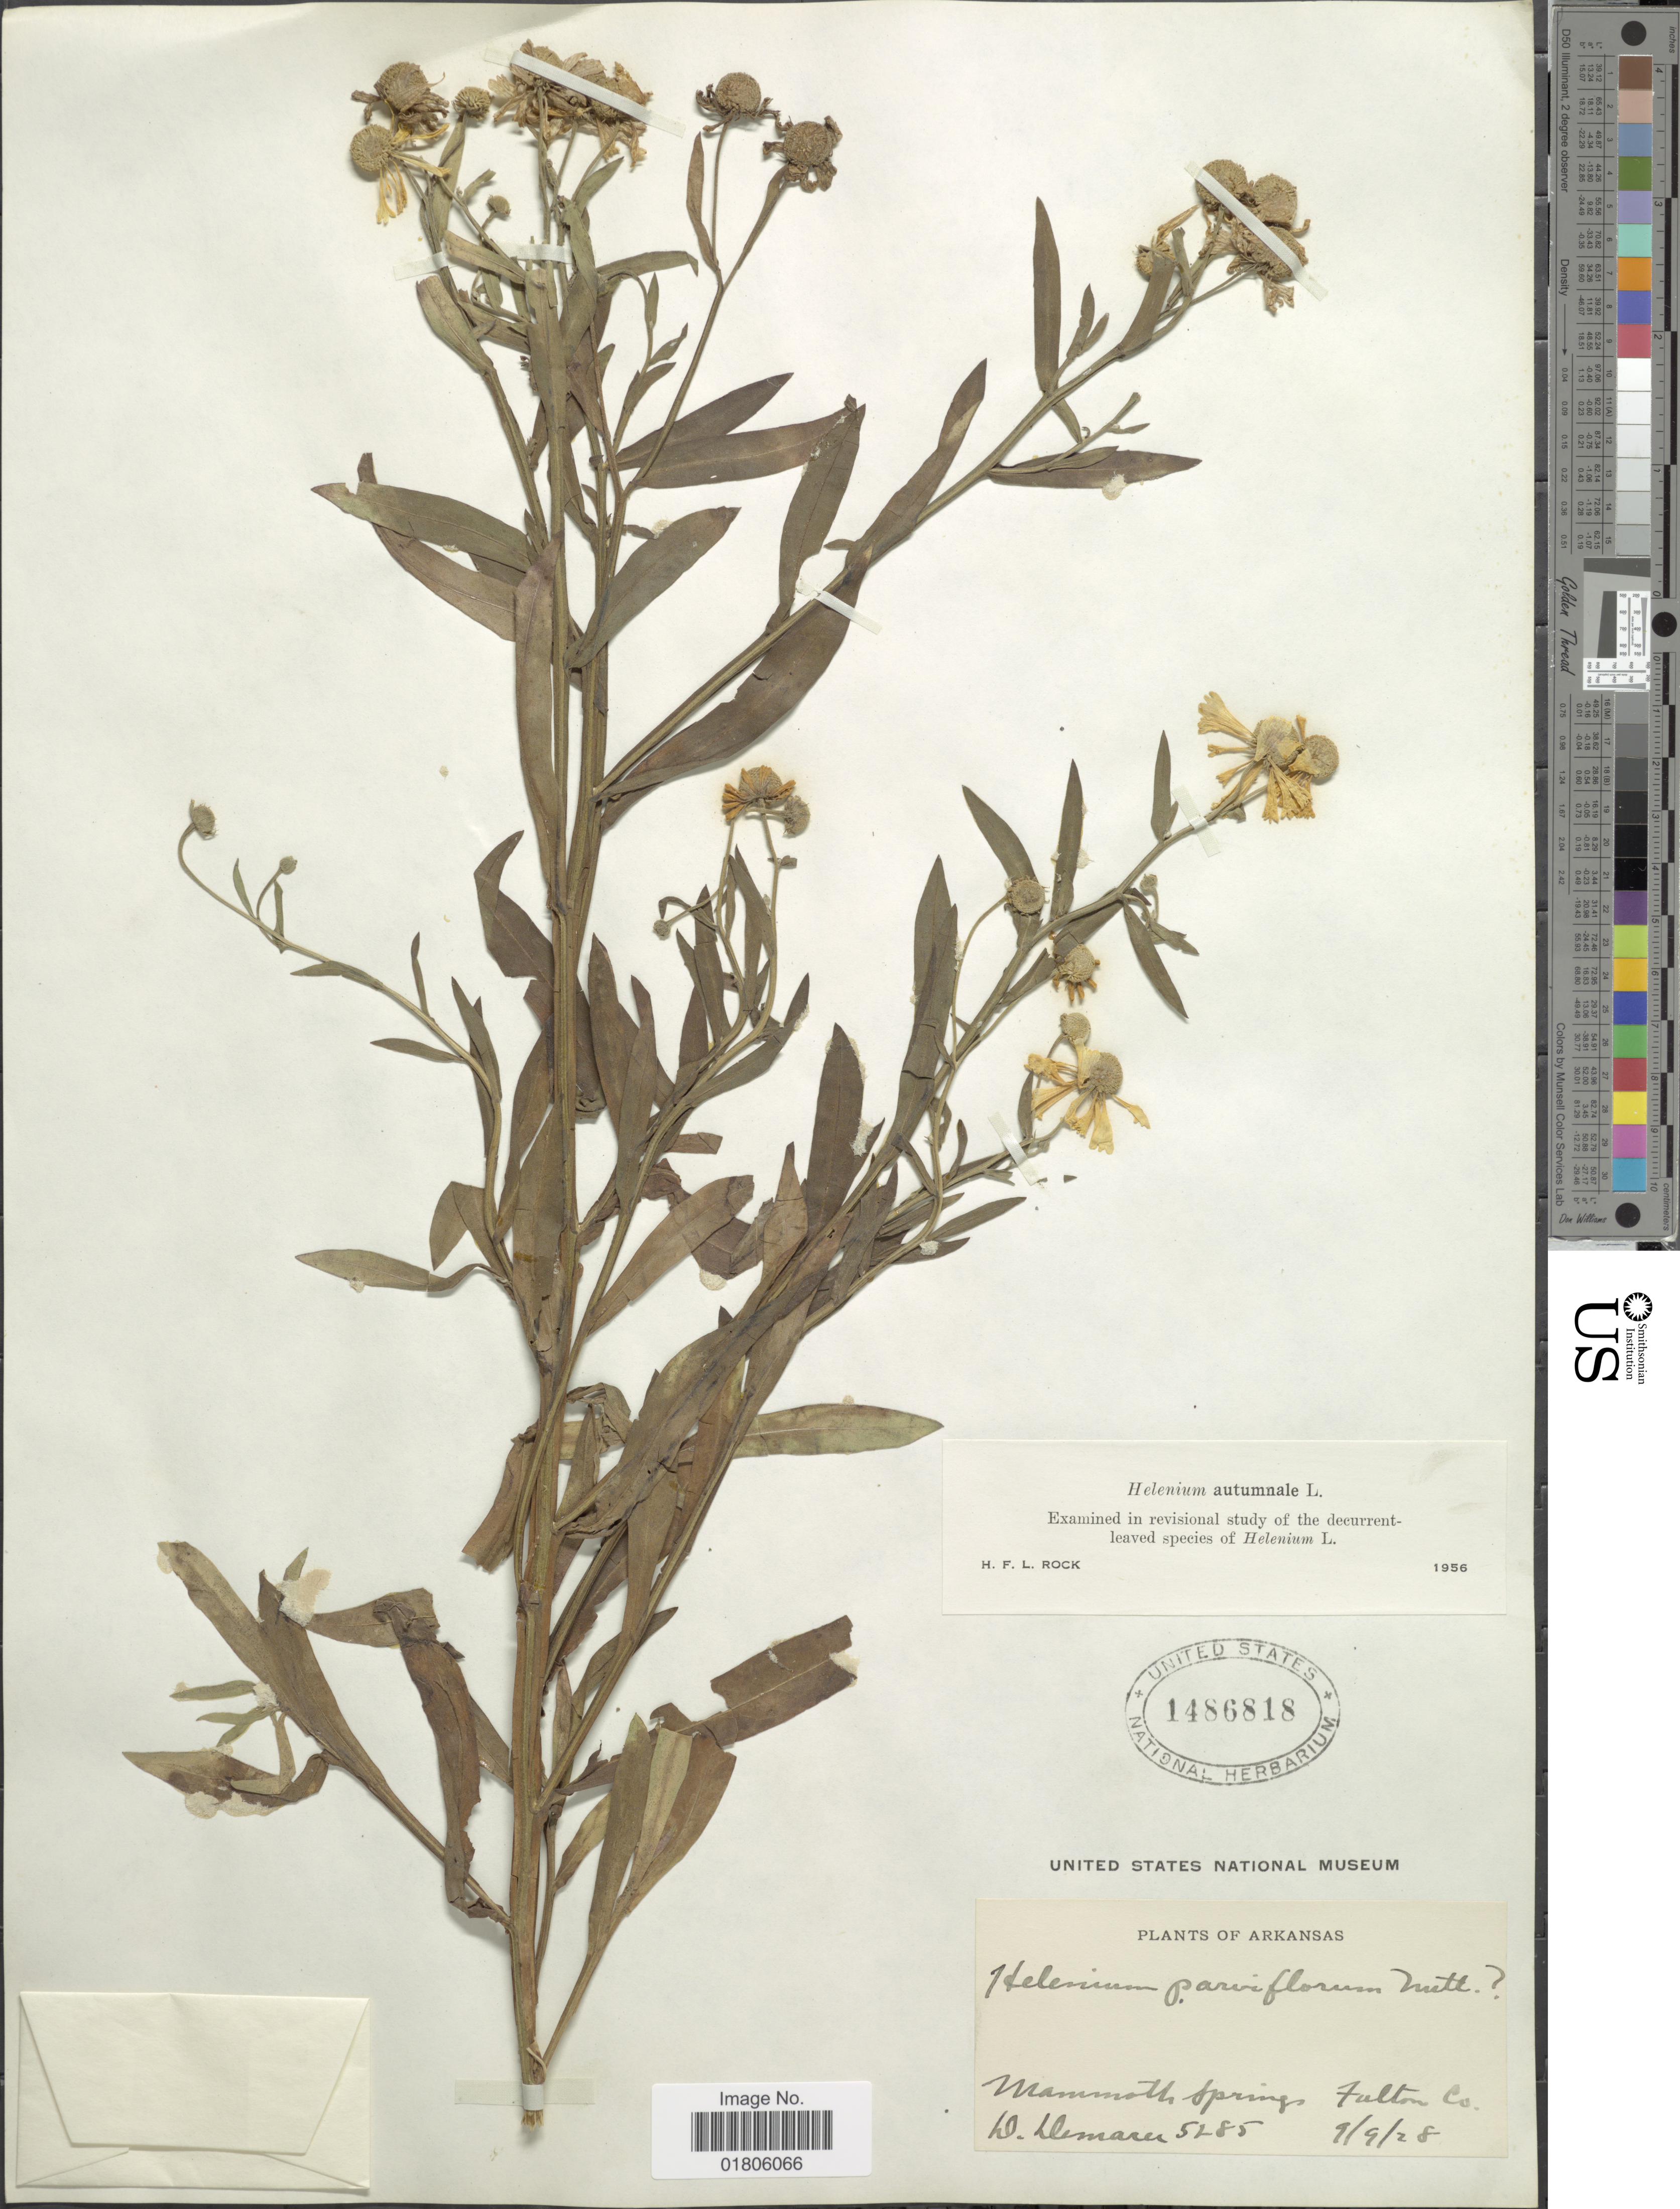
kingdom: Plantae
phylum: Tracheophyta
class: Magnoliopsida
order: Asterales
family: Asteraceae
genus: Helenium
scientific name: Helenium autumnale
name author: L.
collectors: D. Demaree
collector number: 5285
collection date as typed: Transcribed d/m/y: 9/9/28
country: United States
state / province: Arkansas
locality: Mammoth Spring, Falton Co.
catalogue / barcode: US 1486818